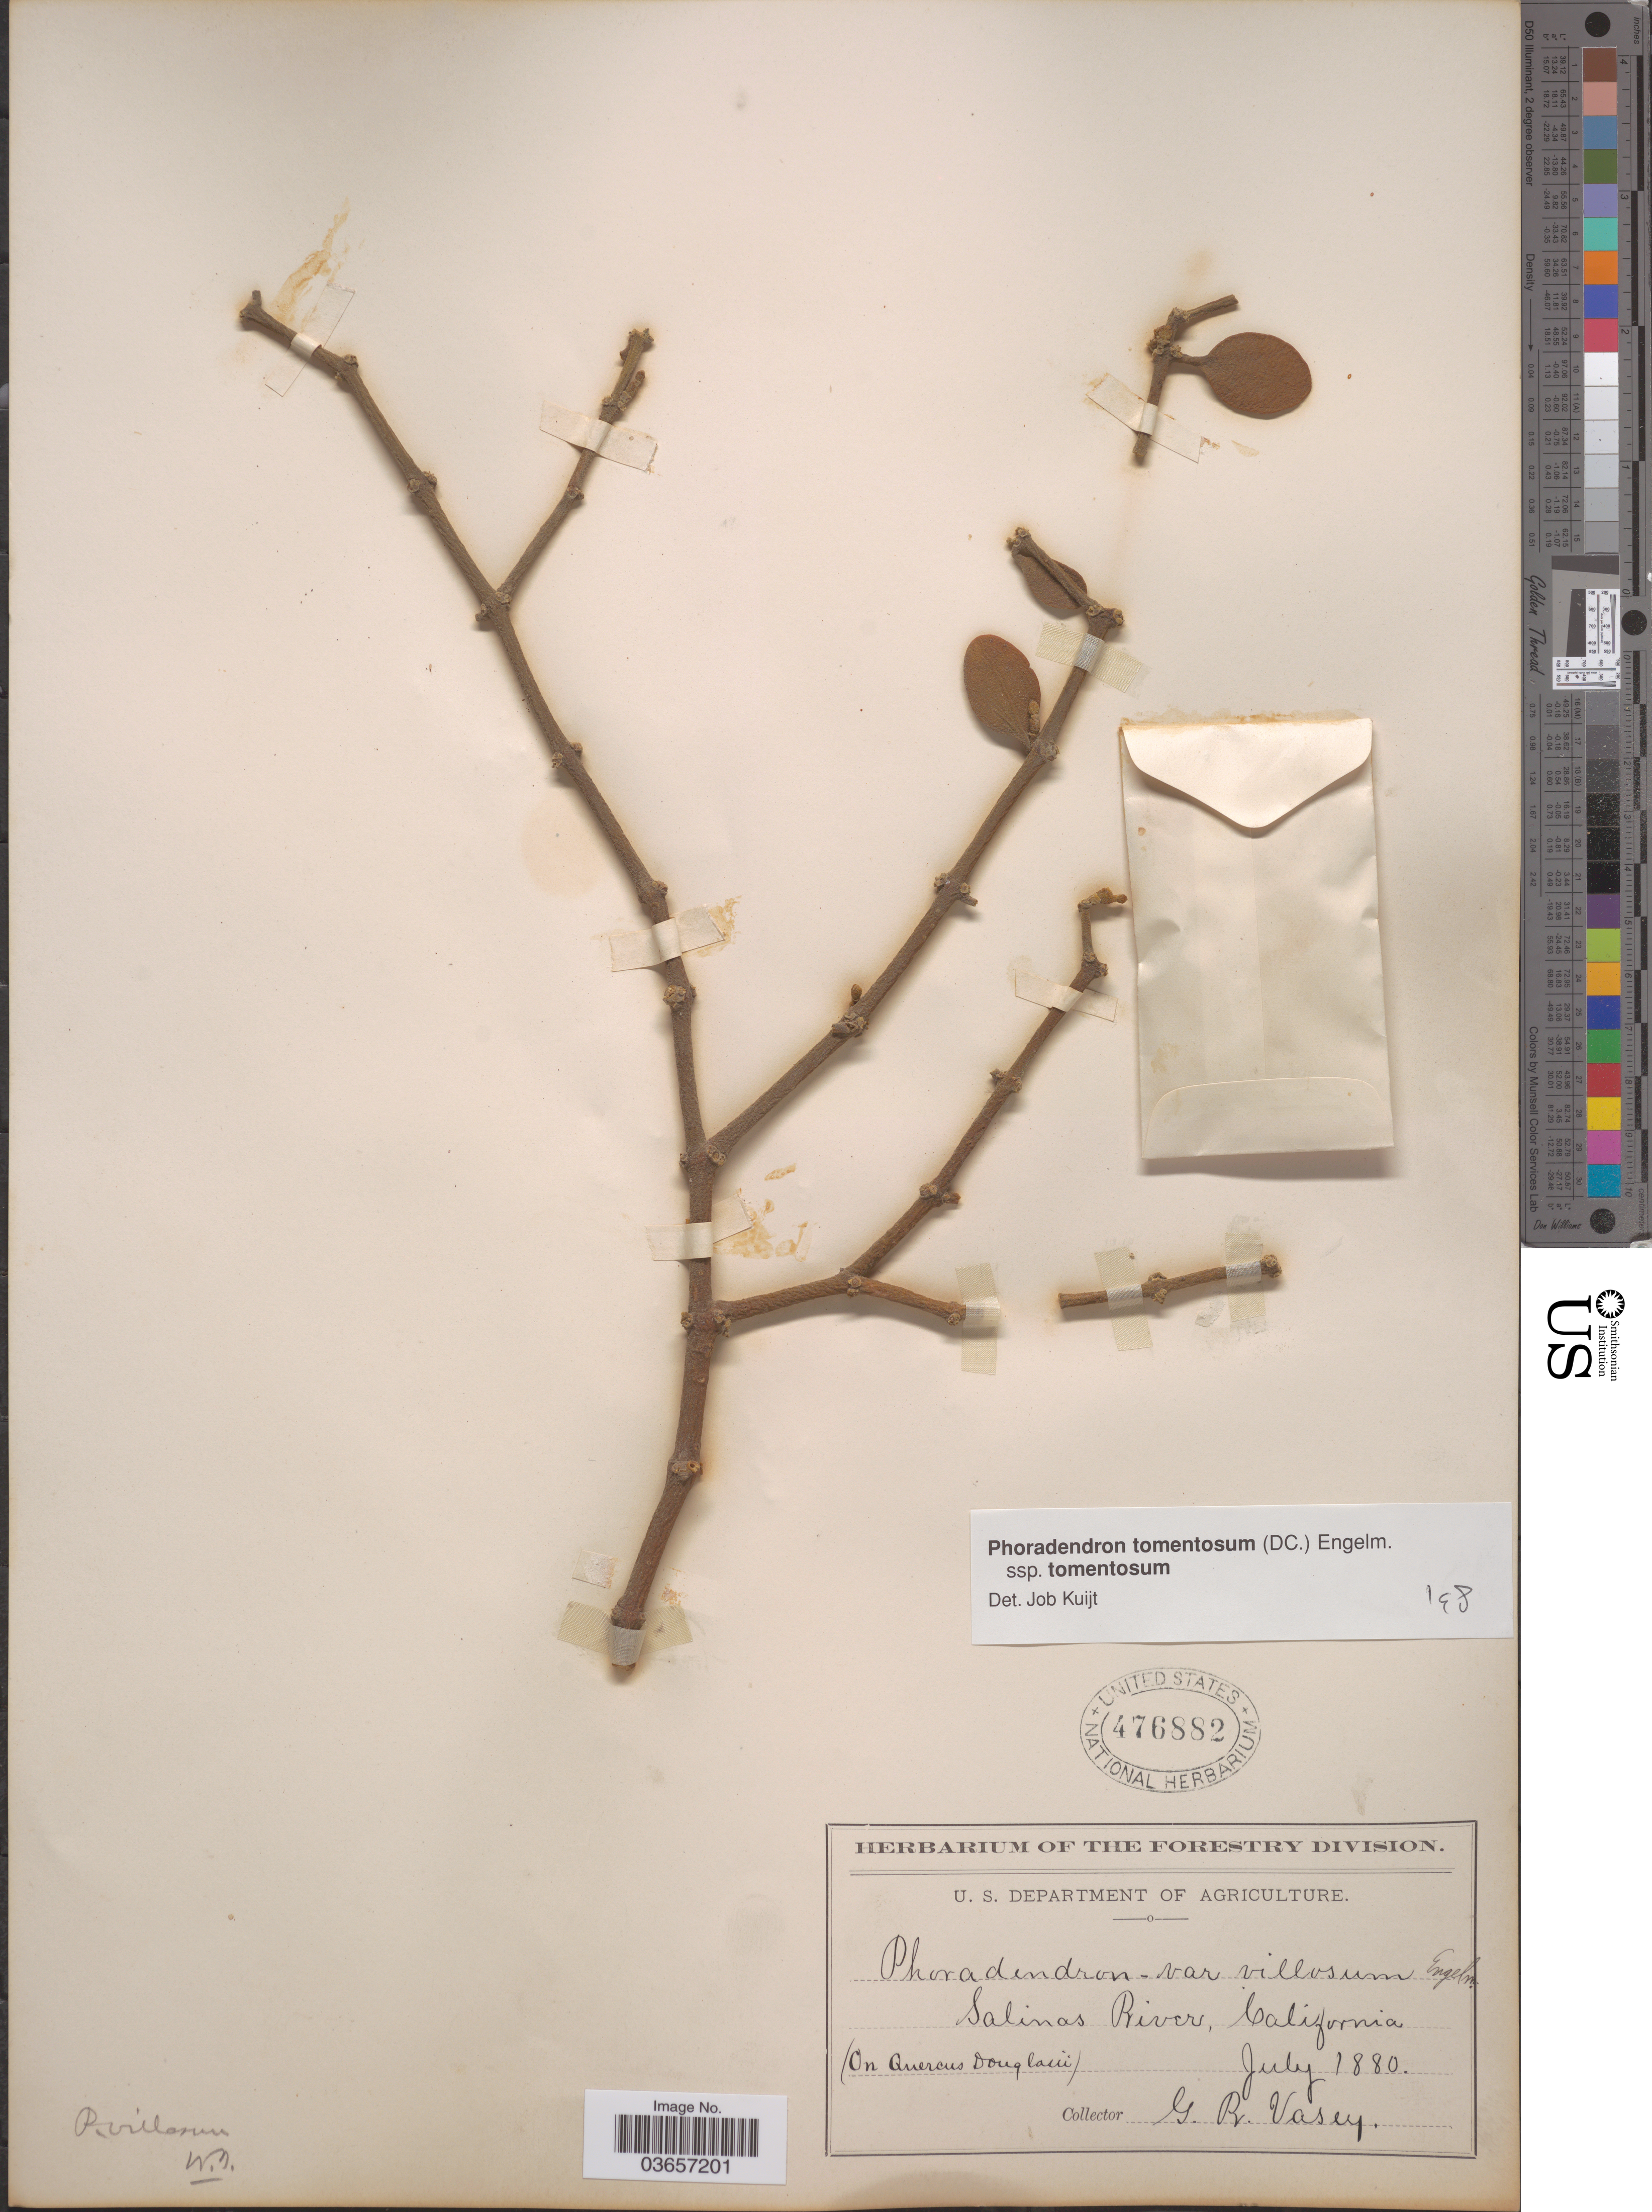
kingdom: Plantae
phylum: Tracheophyta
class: Magnoliopsida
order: Santalales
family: Viscaceae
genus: Phoradendron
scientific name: Phoradendron tomentosum subsp. tomentosum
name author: DC.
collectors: G. R. Vasey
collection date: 1880-07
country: United States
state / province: California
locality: Salinas River.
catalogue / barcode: US 476882